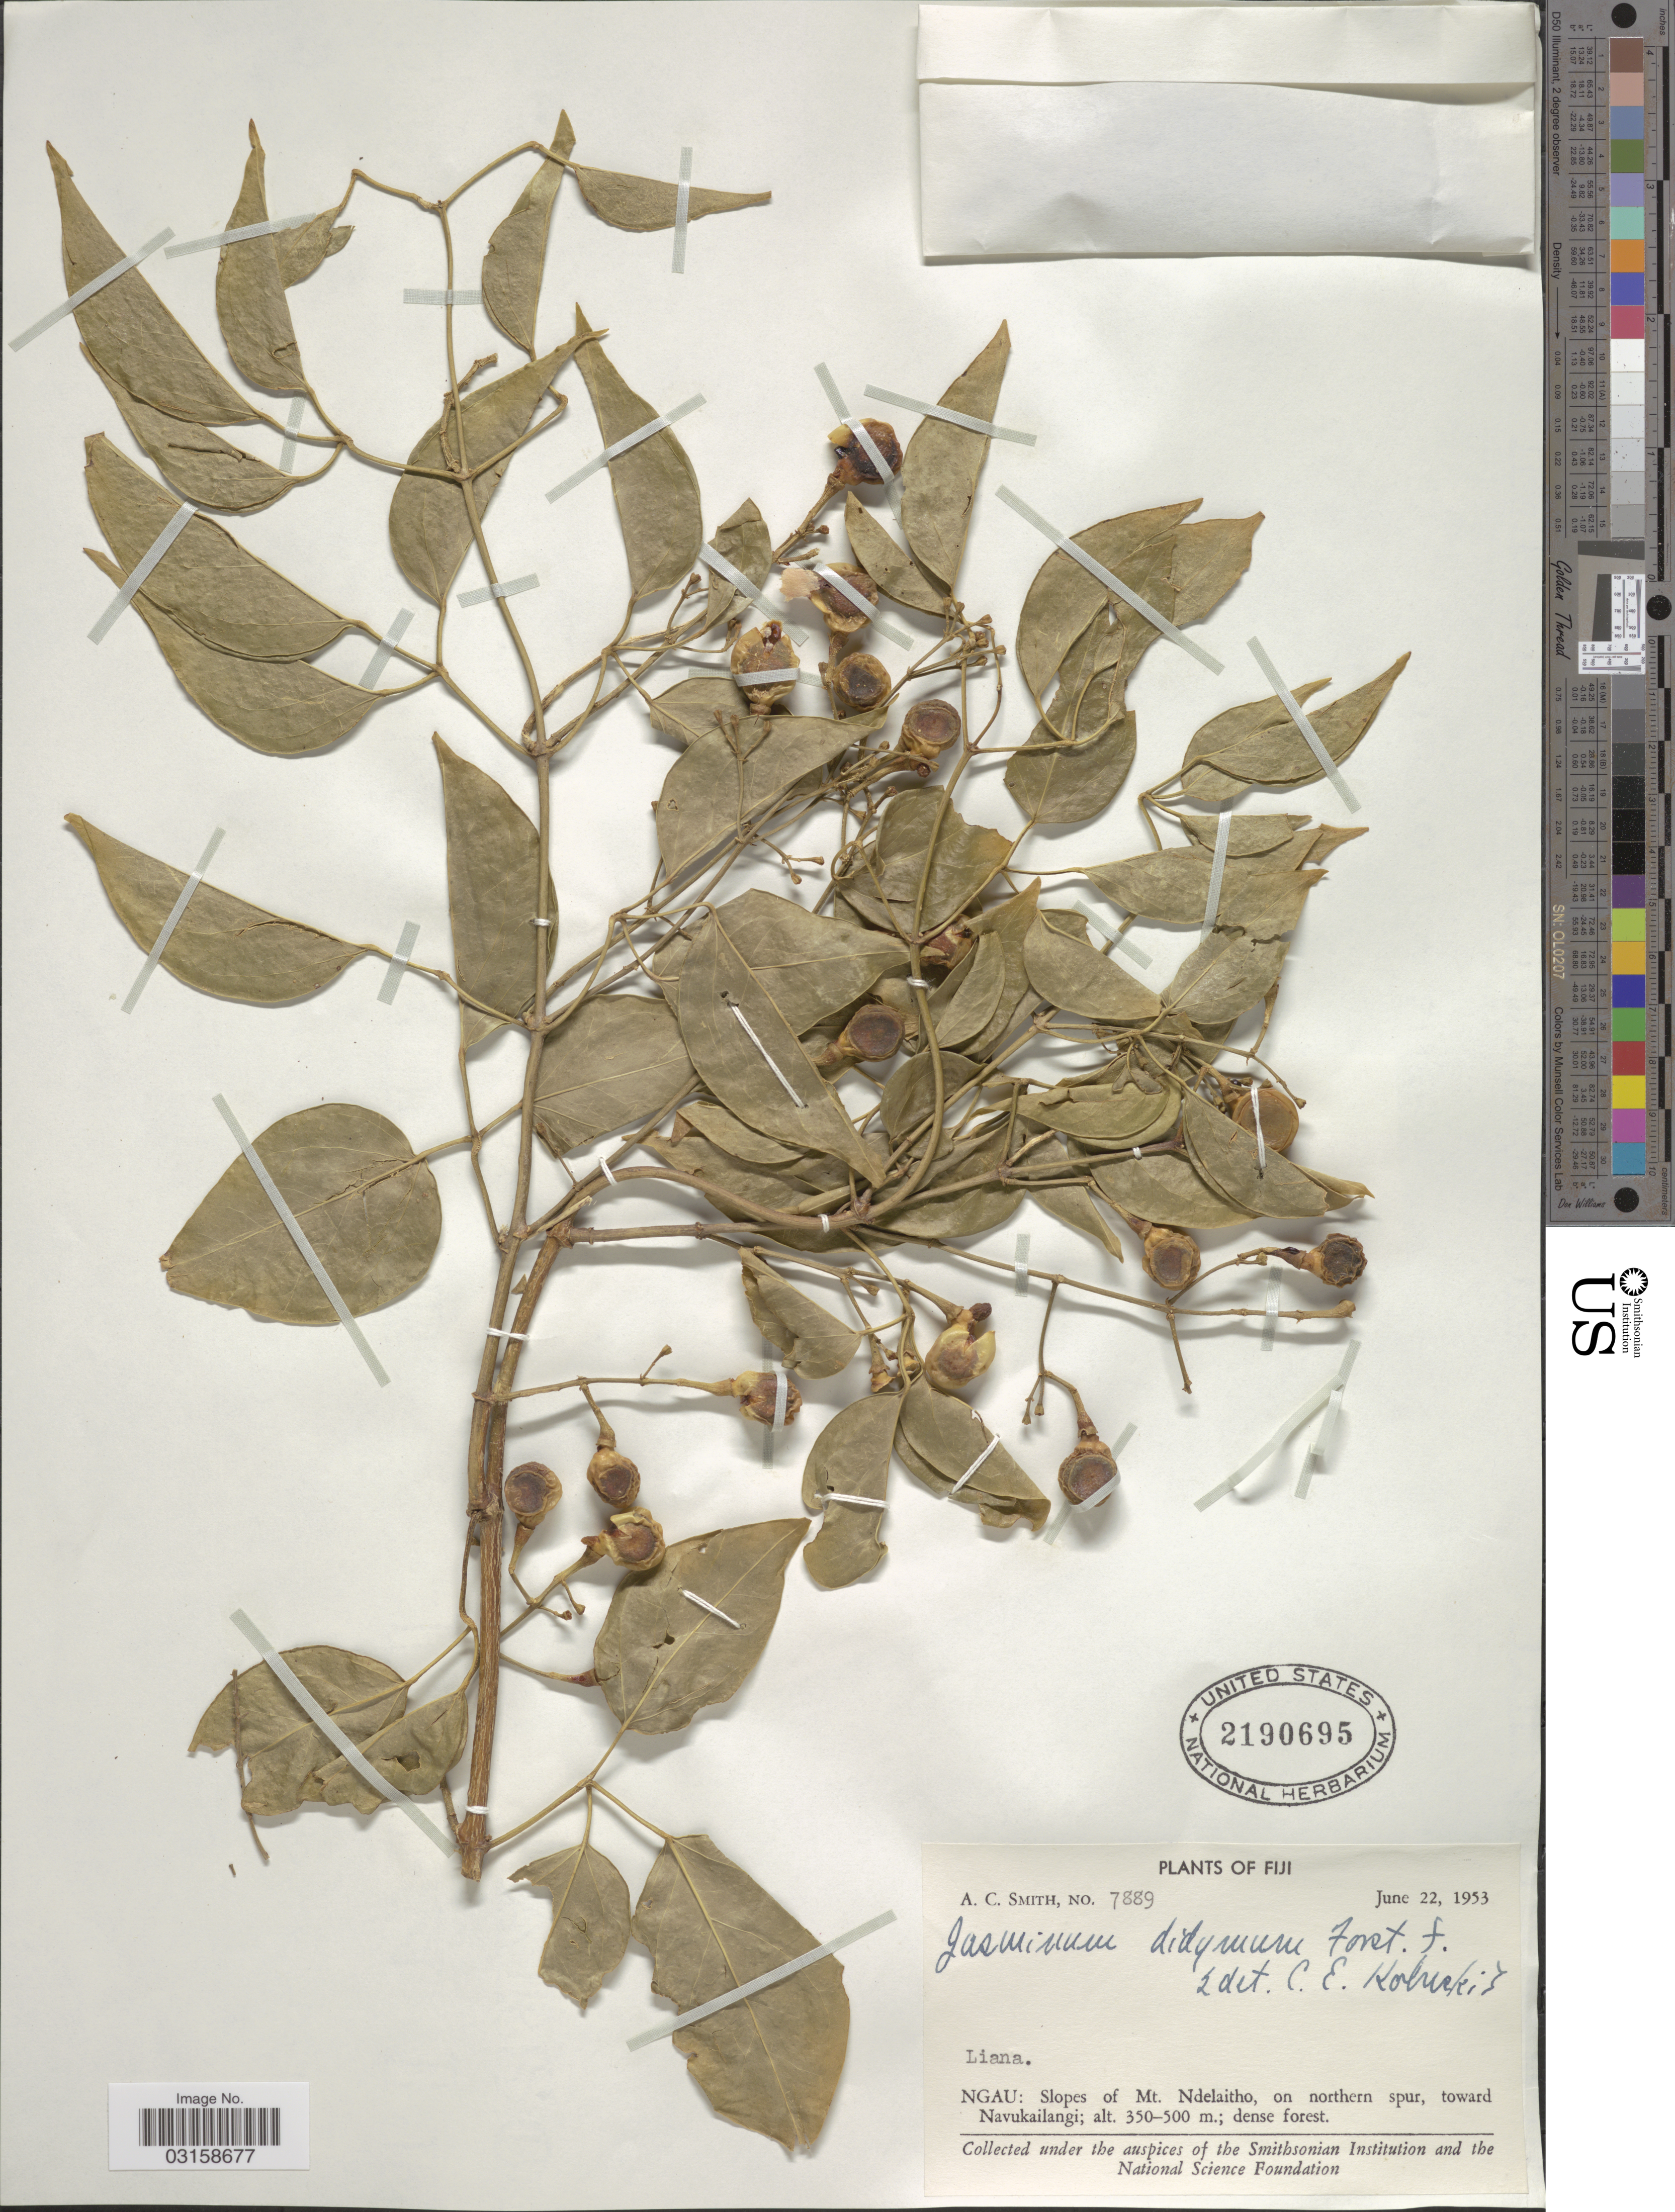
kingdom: Plantae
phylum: Tracheophyta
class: Magnoliopsida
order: Lamiales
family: Oleaceae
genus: Jasminum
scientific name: Jasminum didymum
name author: G. Forst.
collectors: A. C. Smith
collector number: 7889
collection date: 1953-06-22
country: Fiji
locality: Ngau: Slopes of Mt. Ndelaitho, on northern spur, toward Navukailangi.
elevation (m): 350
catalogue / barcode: US 2190695